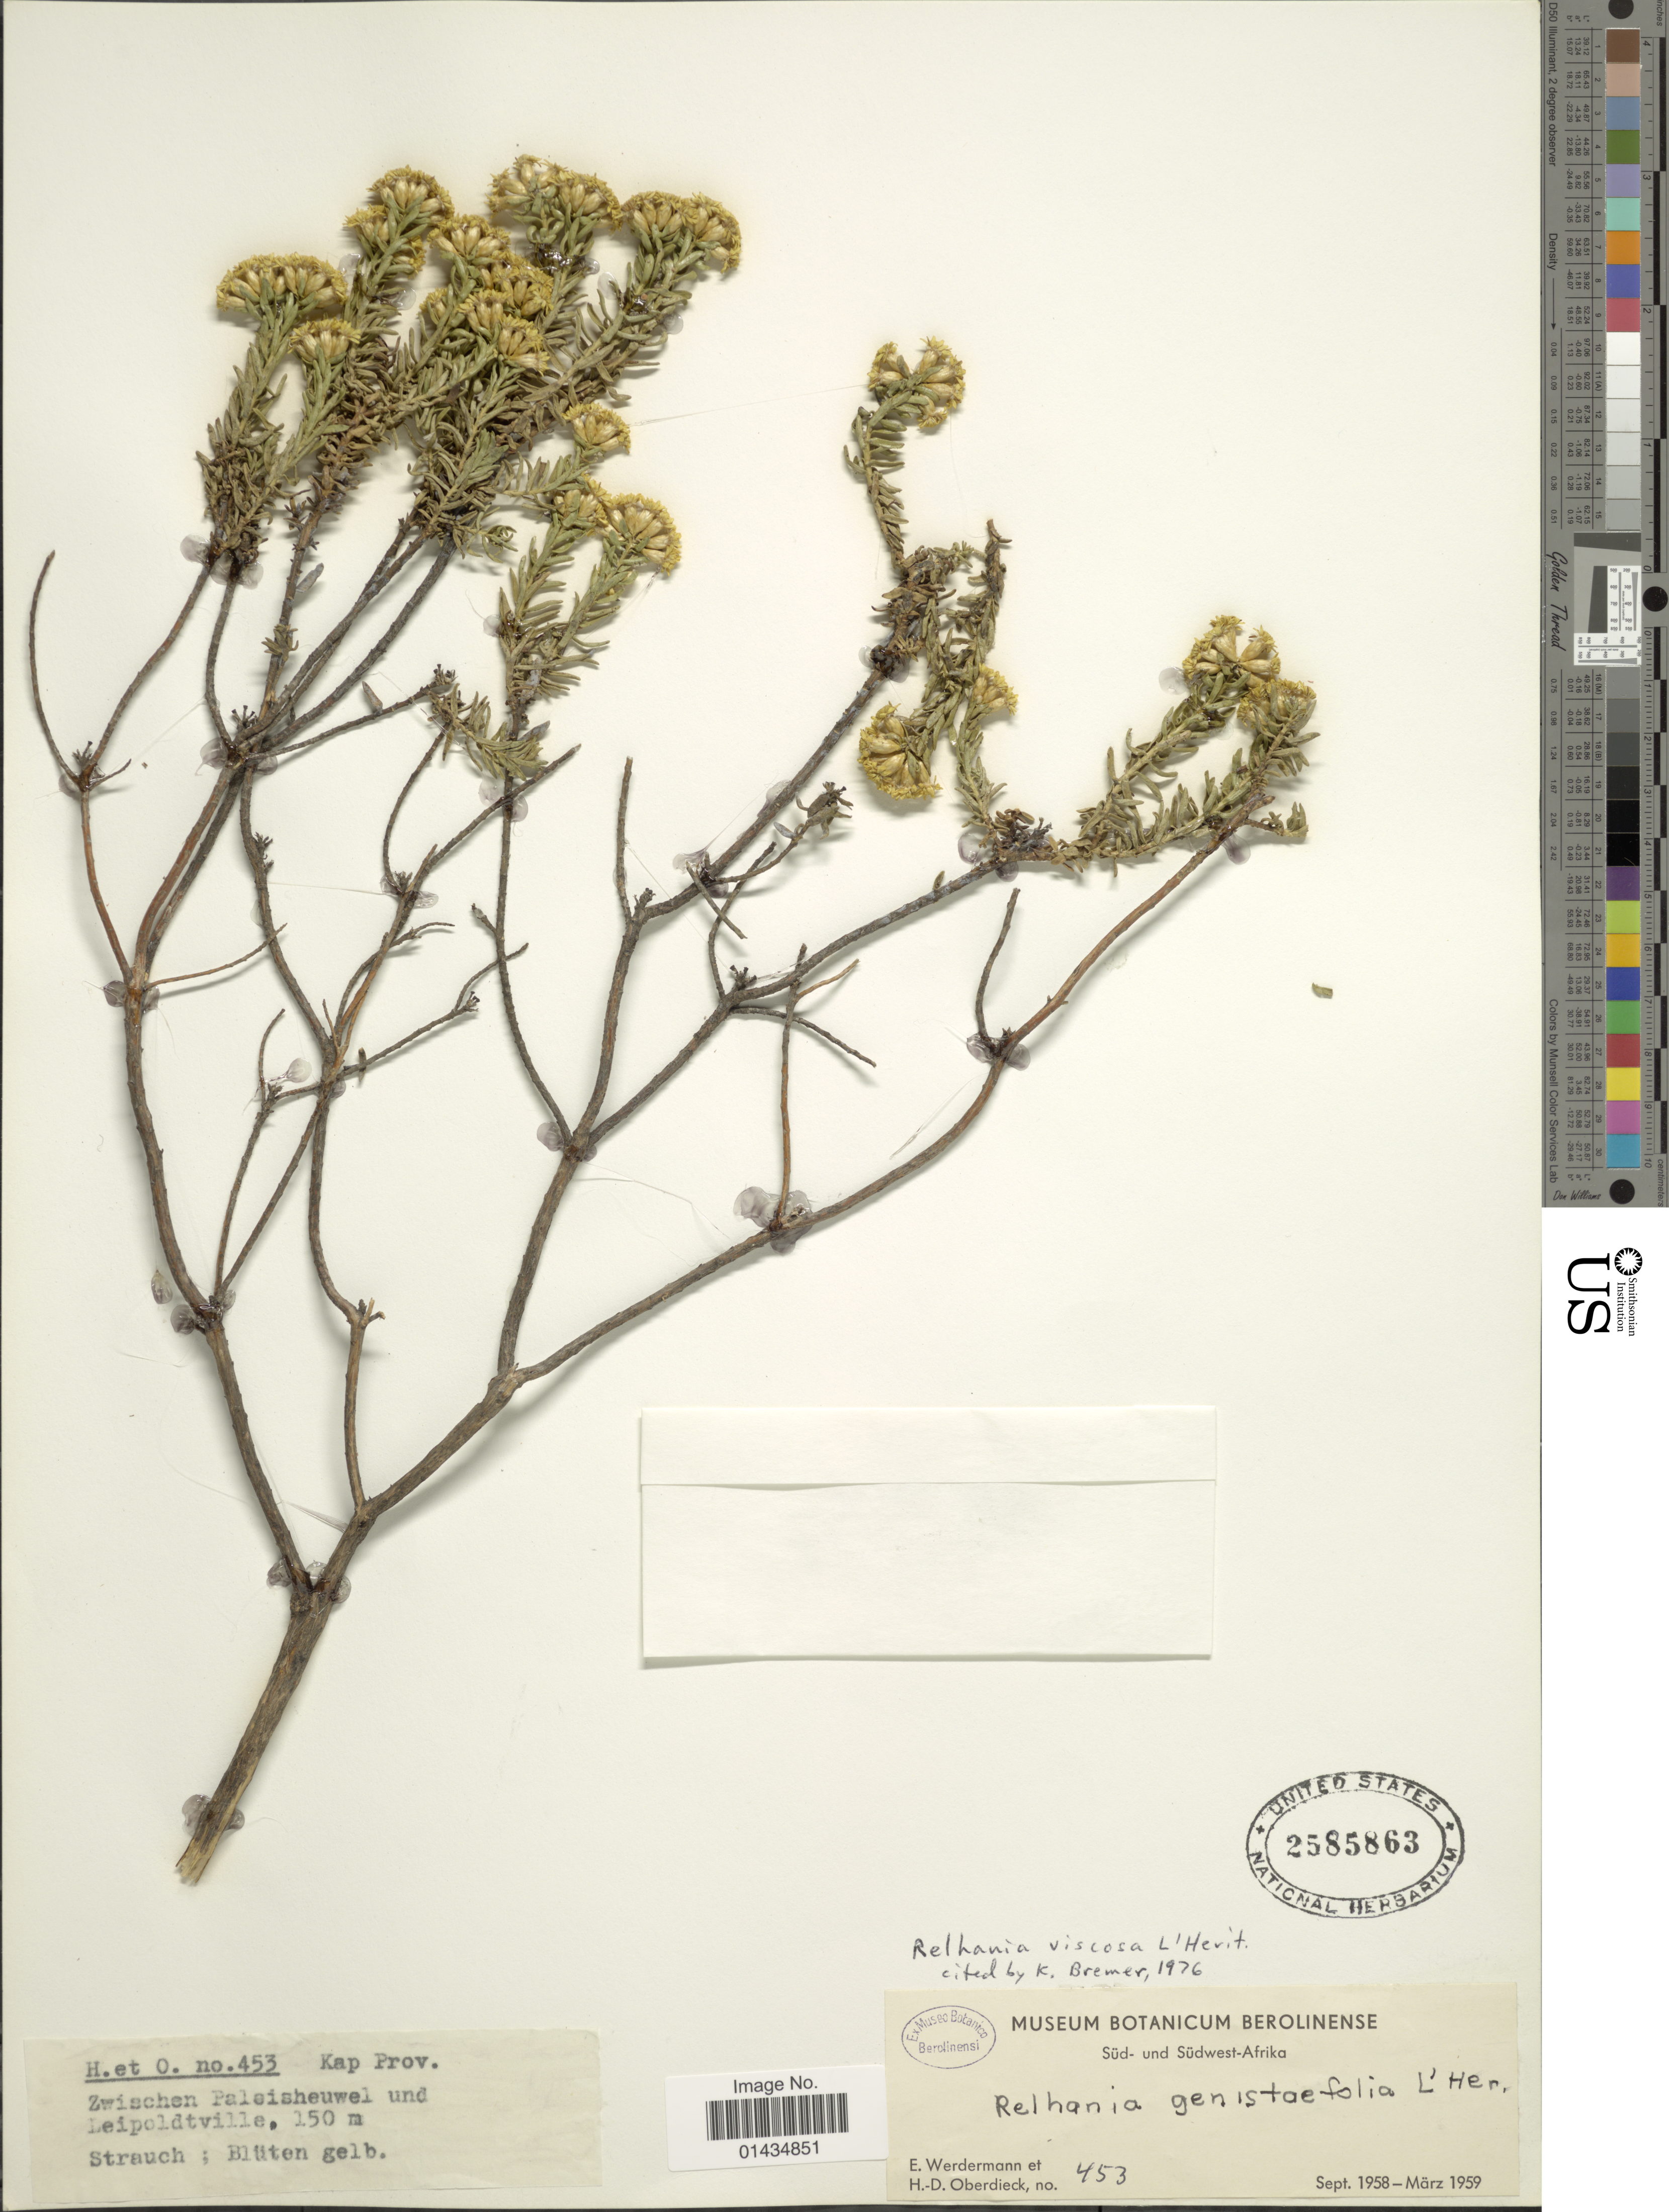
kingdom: Plantae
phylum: Tracheophyta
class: Magnoliopsida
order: Asterales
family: Asteraceae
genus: Relhania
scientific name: Relhania viscosa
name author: L'Hér.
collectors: E. Wedermann & H. Oberdieck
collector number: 453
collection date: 1958-09/1959-03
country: South Africa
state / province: Western Cape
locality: Süd- und Südwest-Afrika, Zwischen Palesheuwel und Leipoldtvill, Strautch: Blüten gelb.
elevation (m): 150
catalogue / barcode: US 2585863